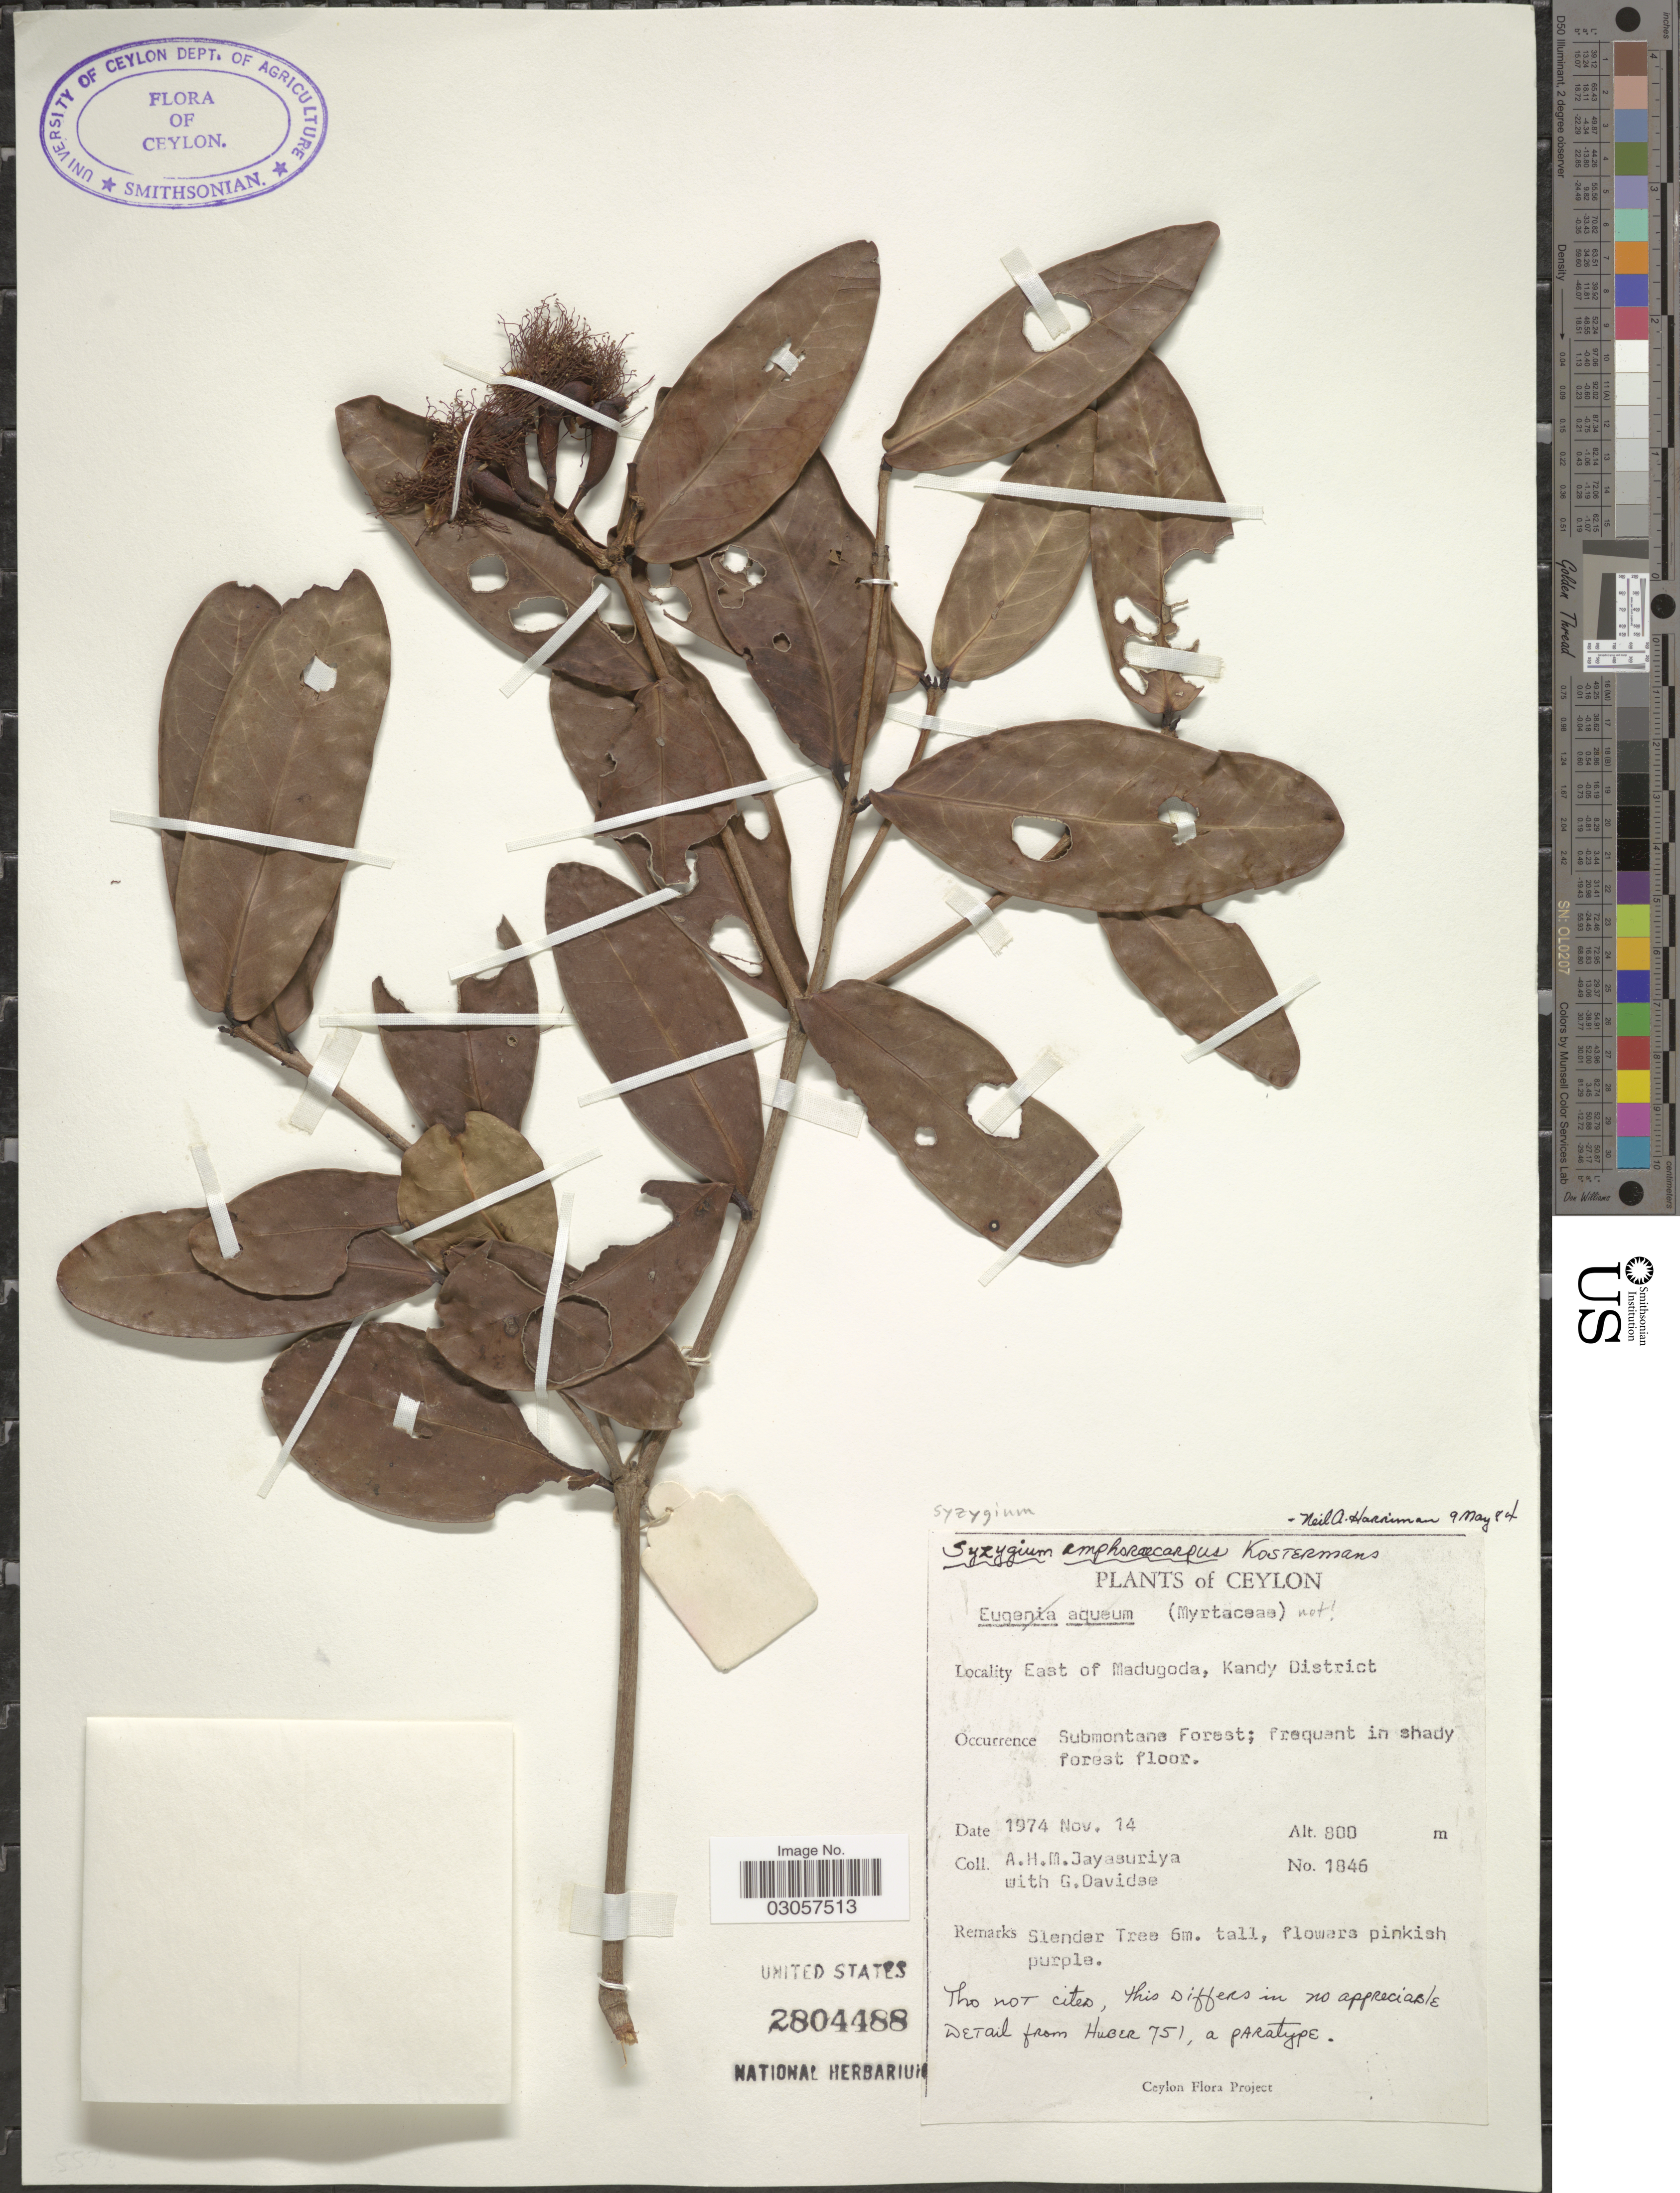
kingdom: Plantae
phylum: Tracheophyta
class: Magnoliopsida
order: Myrtales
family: Myrtaceae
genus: Syzygium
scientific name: Syzygium amphoraecarpus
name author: Kosterm.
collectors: A. Jayasuriya & G. Davidse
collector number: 1846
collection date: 1974-11-14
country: Sri Lanka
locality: Ceylon, East of Madugoda, Kandy District.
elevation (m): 800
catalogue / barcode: US 2804488